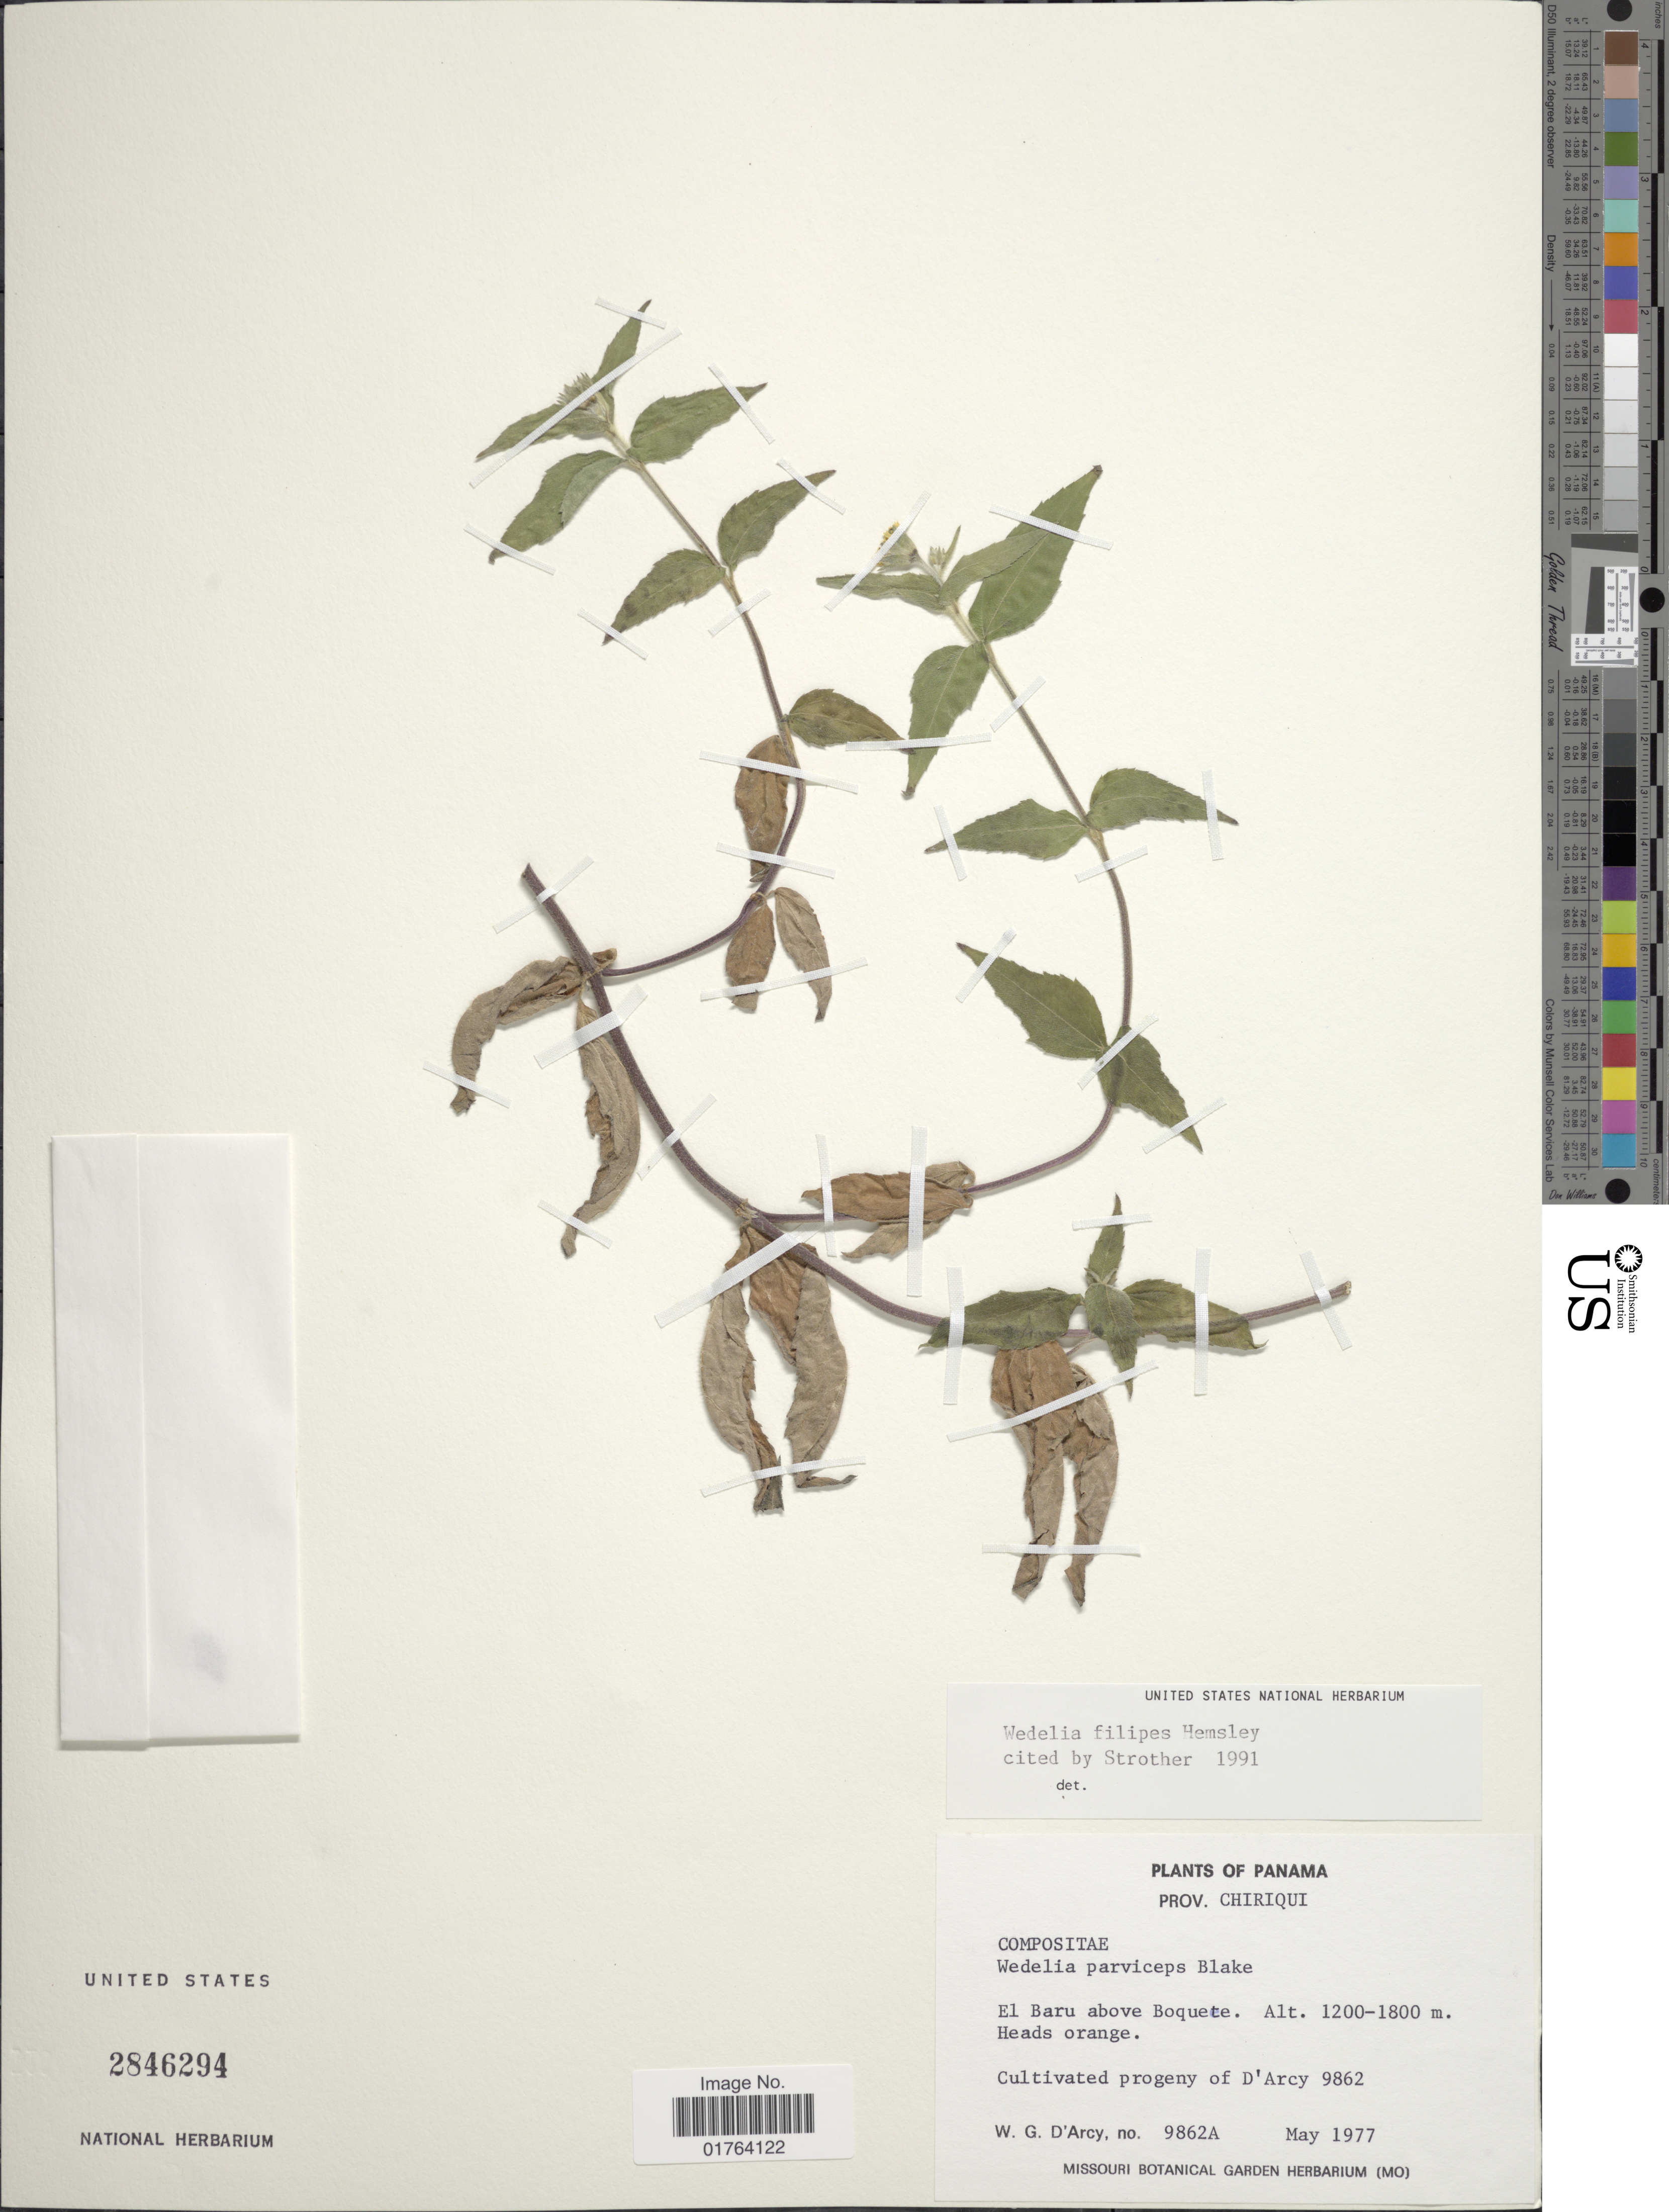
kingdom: Plantae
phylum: Tracheophyta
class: Magnoliopsida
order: Asterales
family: Asteraceae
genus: Wedelia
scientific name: Wedelia filipes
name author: Hemsl.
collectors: W. G. D'Arcy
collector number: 9862A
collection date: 1977-05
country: Panama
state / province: Chiriqui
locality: El Baru above Boquete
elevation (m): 1200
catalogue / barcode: US 2846294